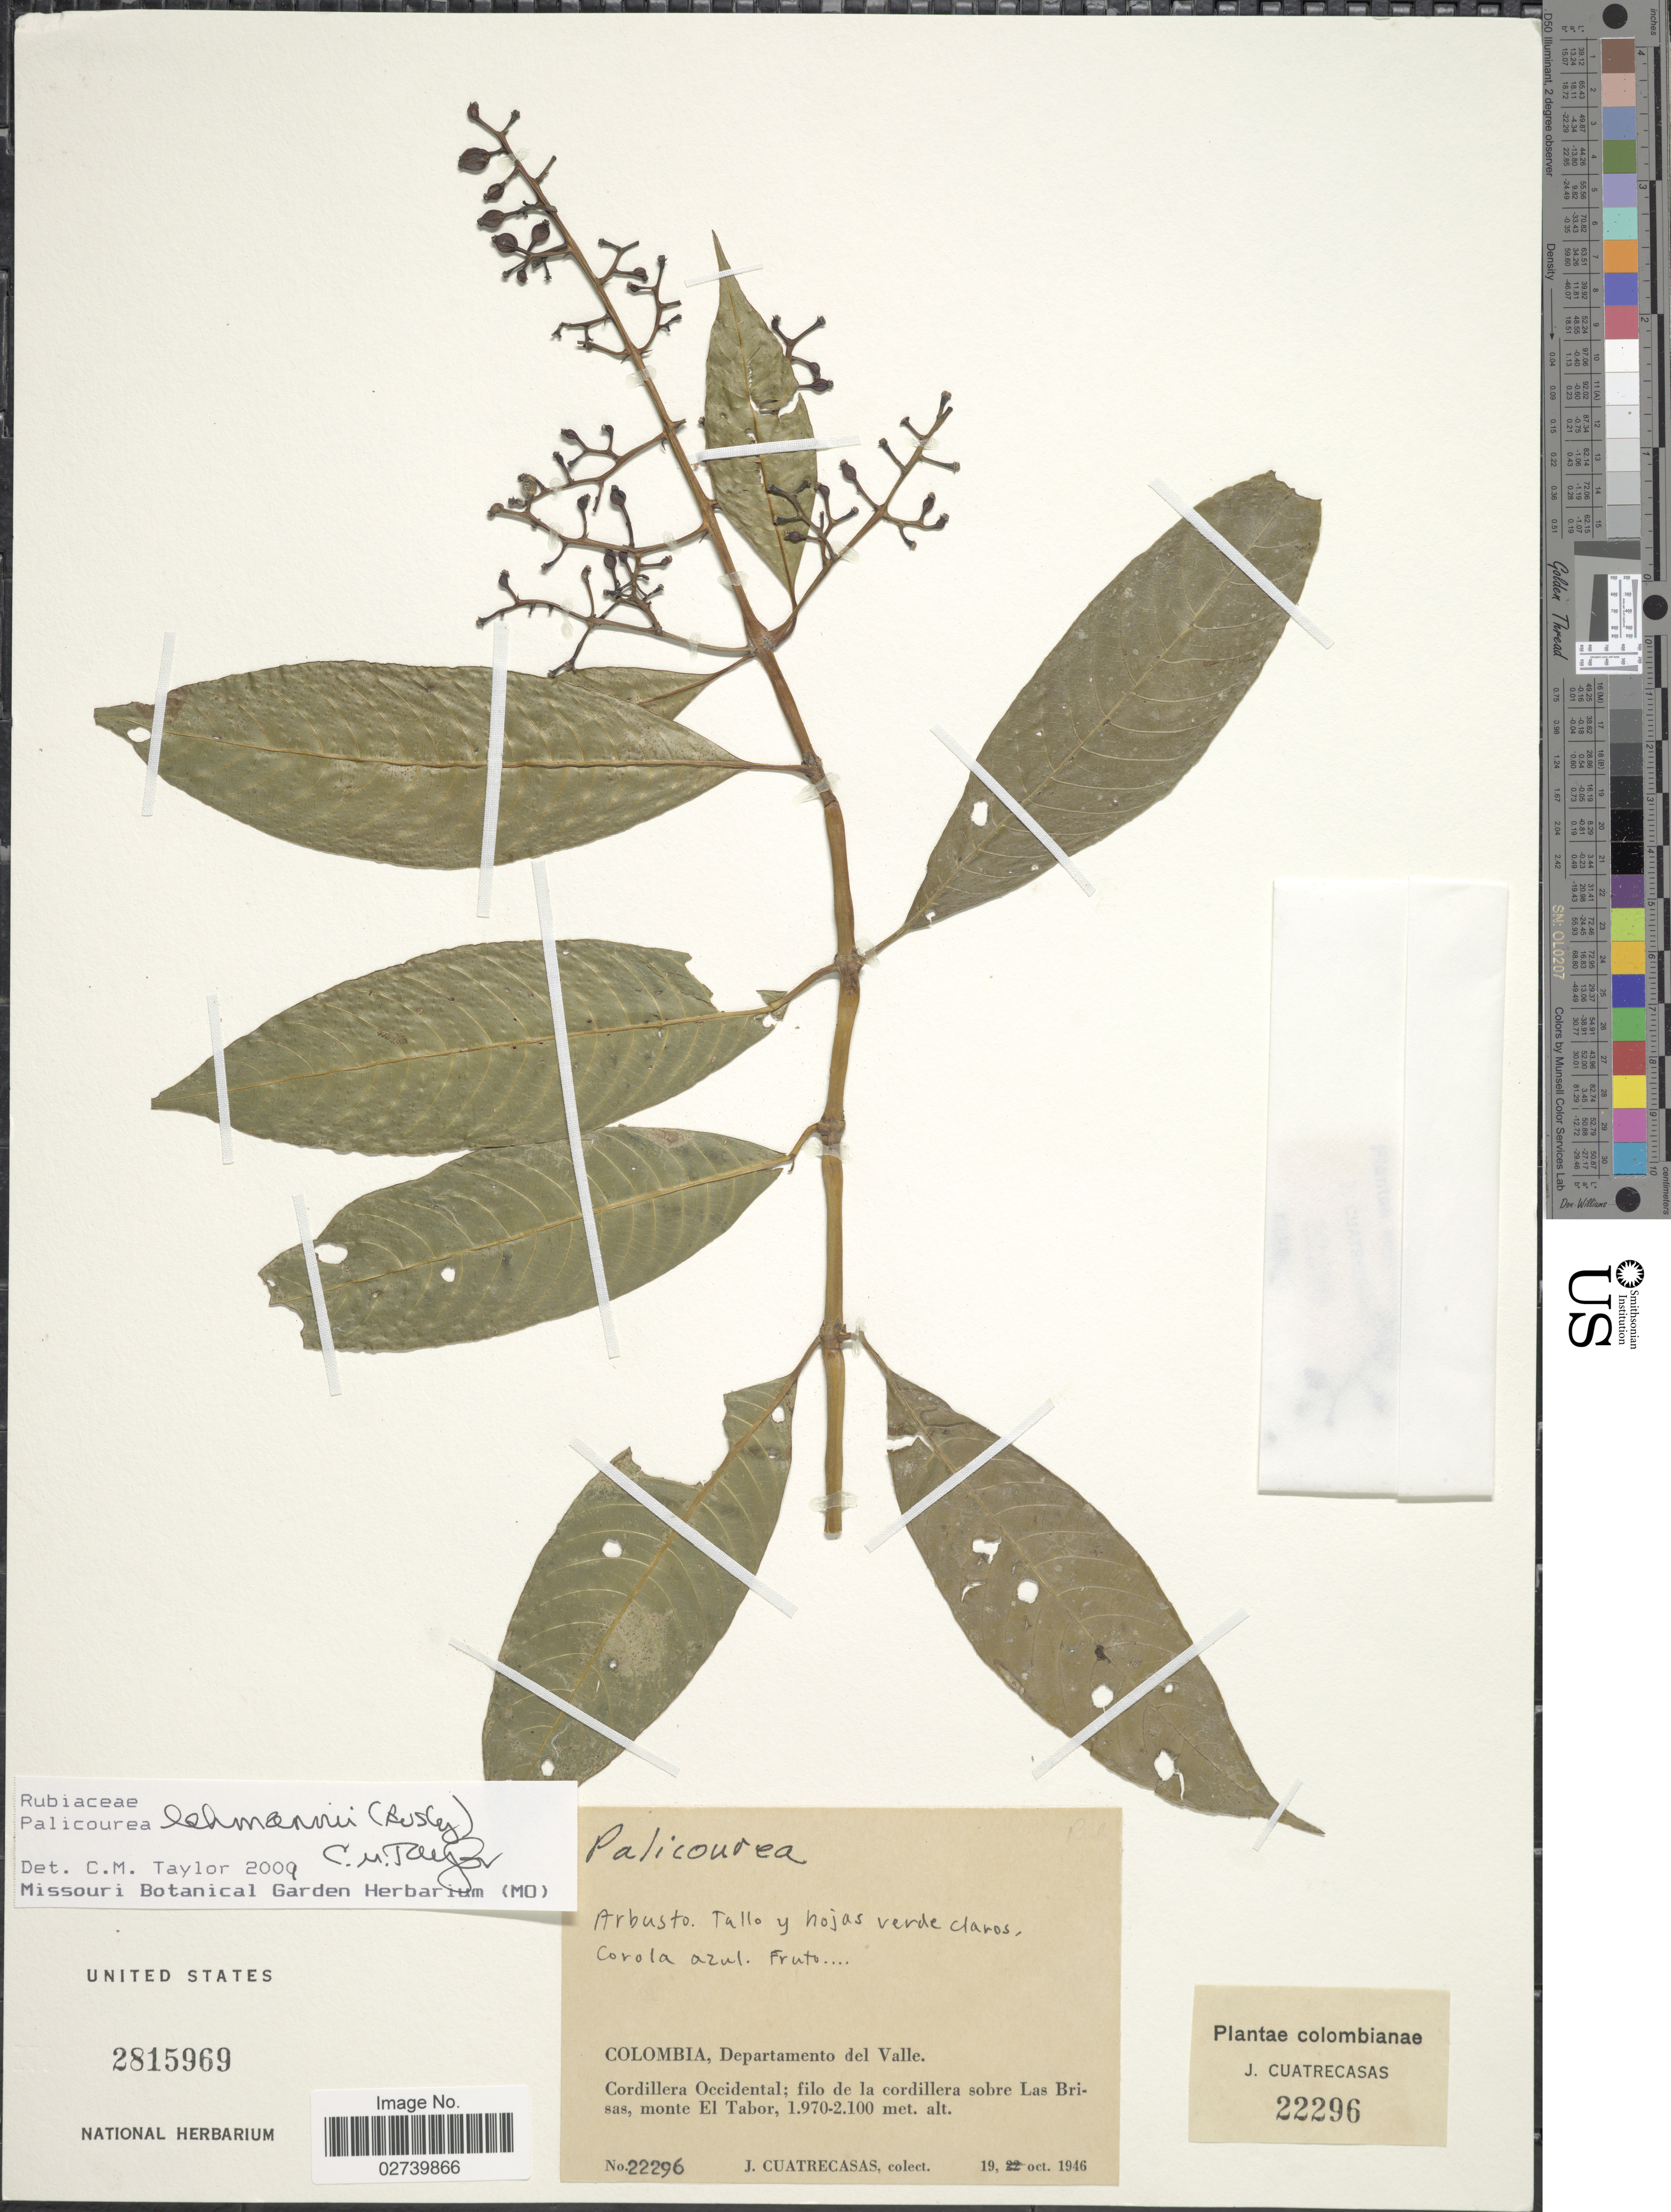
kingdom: Plantae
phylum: Tracheophyta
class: Magnoliopsida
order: Gentianales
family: Rubiaceae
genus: Palicourea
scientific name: Palicourea lehmannii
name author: (K. Schum. & K. Krause) Standl.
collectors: J. Cuatrecasas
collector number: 22296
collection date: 1946-10-19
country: Colombia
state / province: Valle del Cauca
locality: Departamento del Valle. Cordillera Occidental; filo de la cordillera sobre Las Brisas, monte El Tabor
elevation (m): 1970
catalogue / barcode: US 2815969